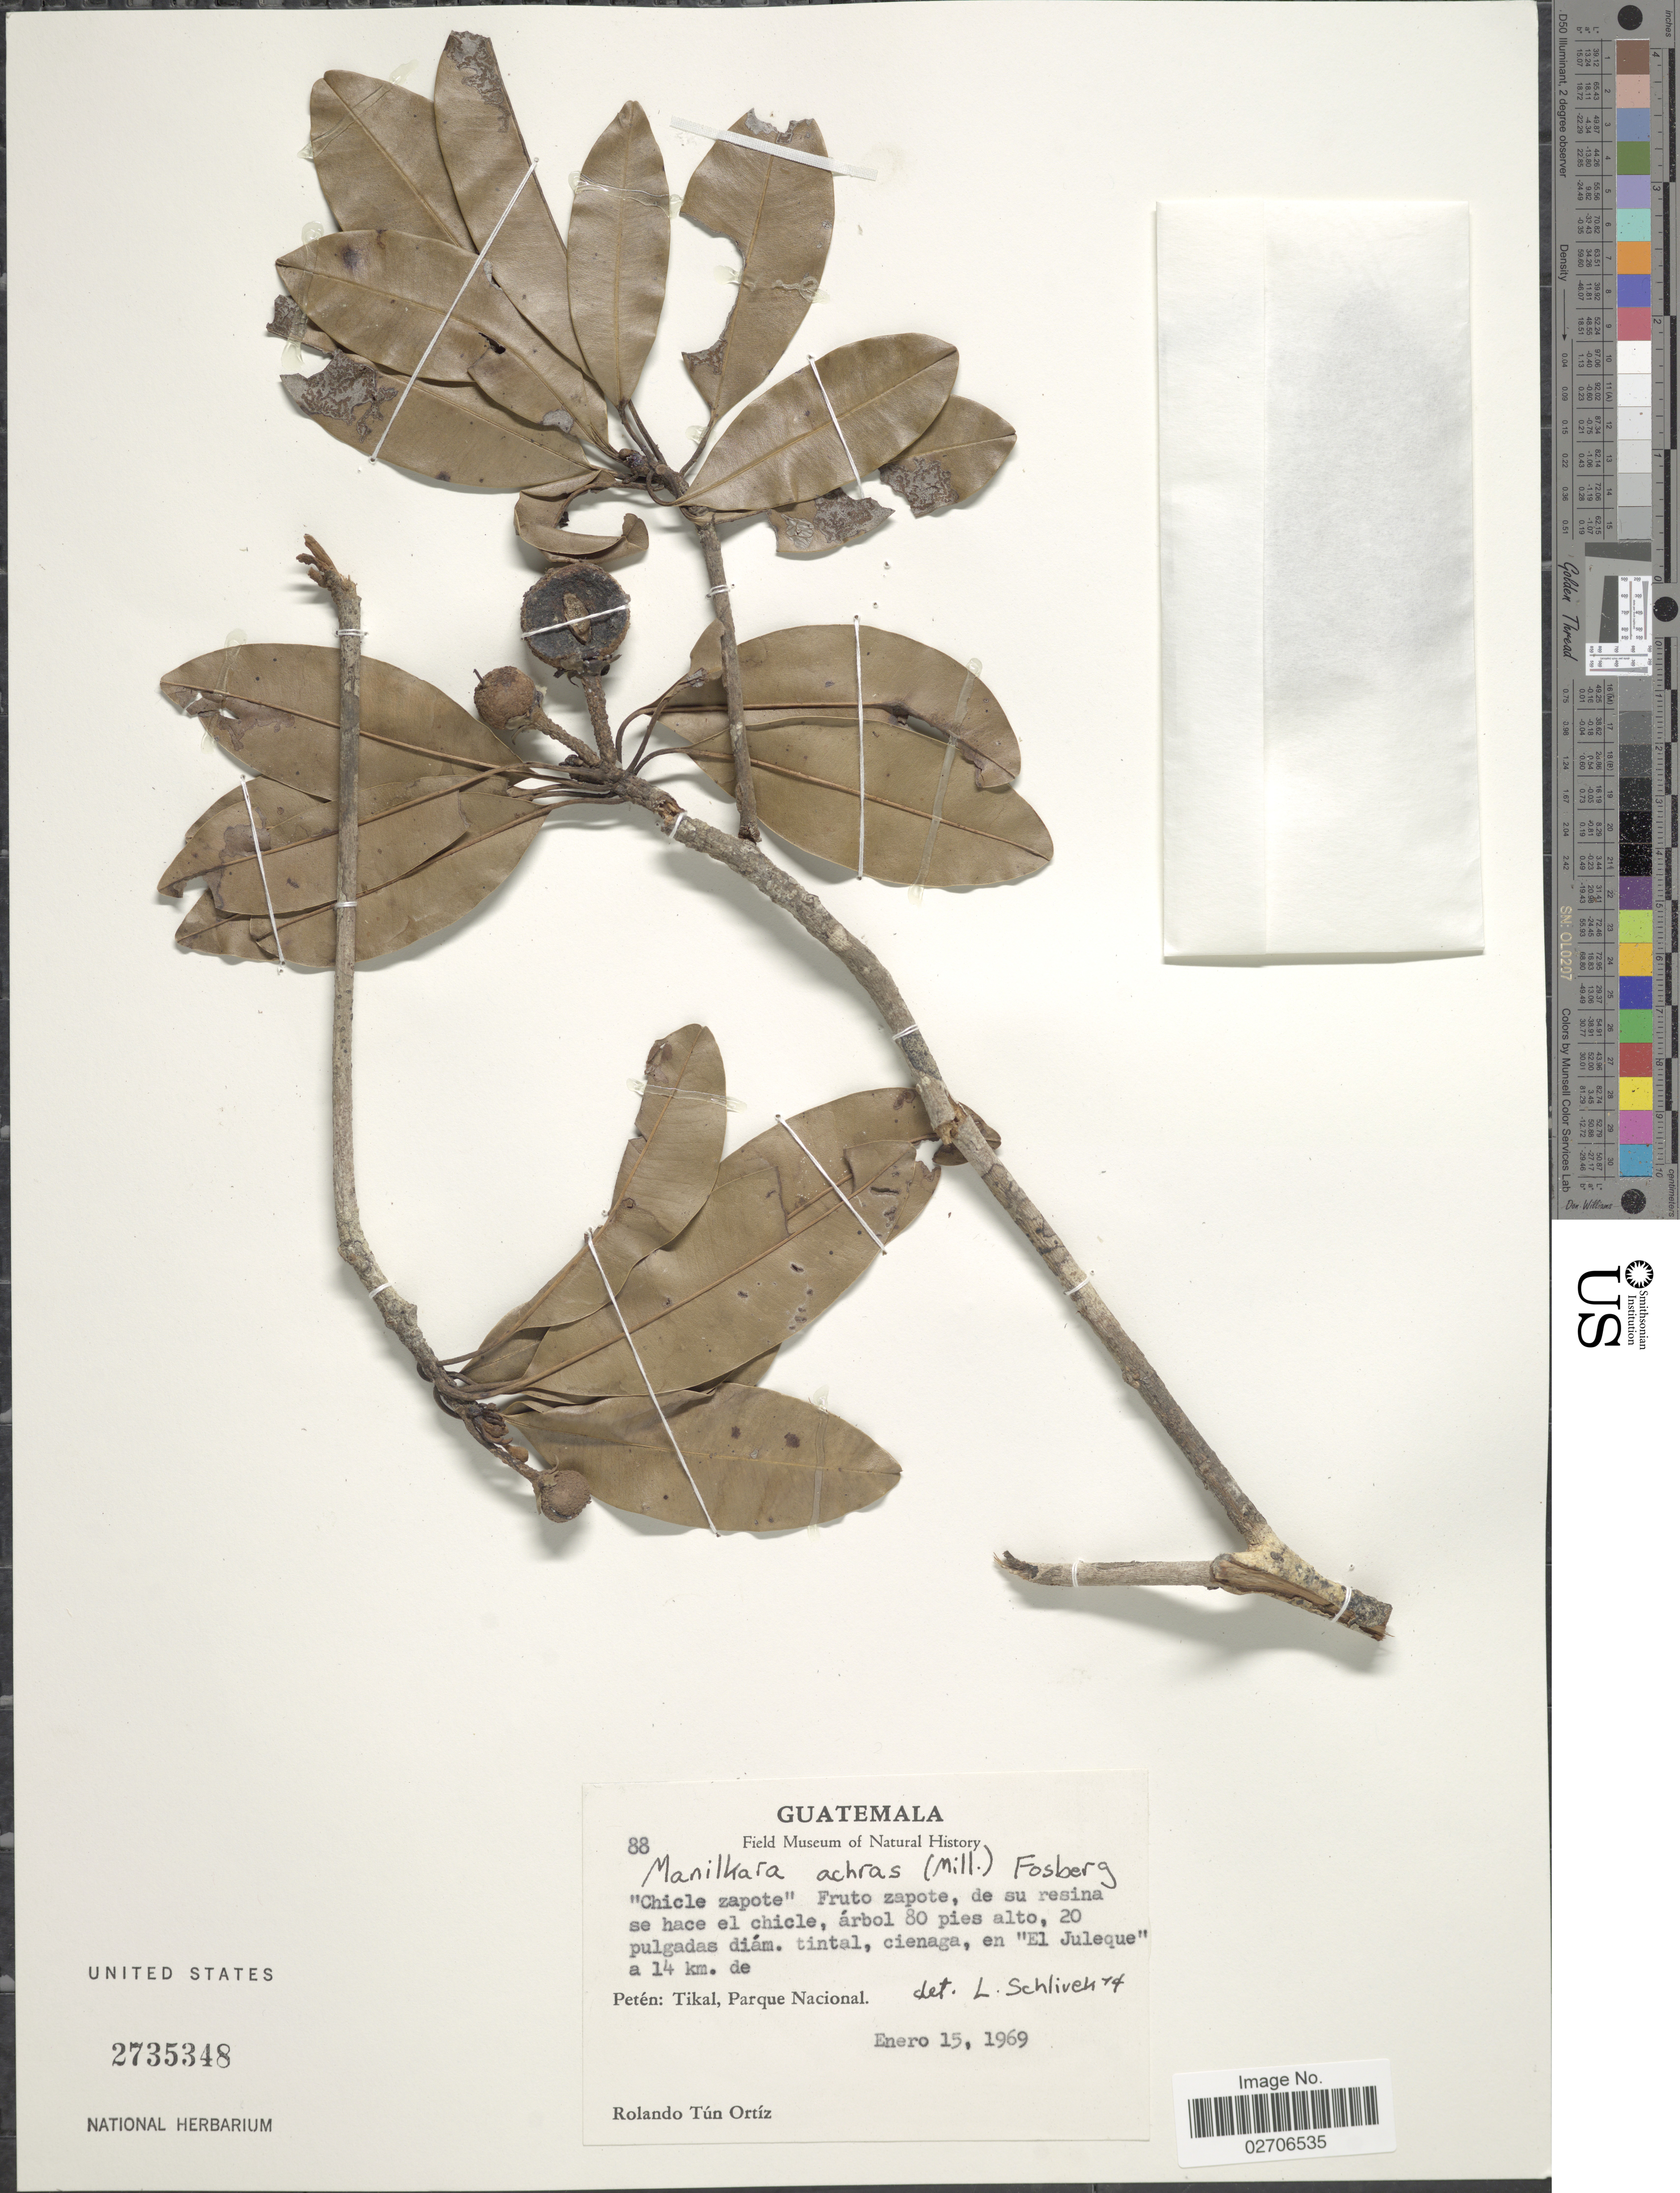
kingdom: Plantae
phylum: Tracheophyta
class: Magnoliopsida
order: Ericales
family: Sapotaceae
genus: Manilkara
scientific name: Manilkara zapota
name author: (L.) P. Royen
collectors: R. T. Ortíz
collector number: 88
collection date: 1969-01-15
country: Guatemala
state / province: El Petén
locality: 20 pulgadas diam, tintal, cienaga, en El Juleque a 14 km. de Peten: Tikal, Parque Nacional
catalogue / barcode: US 2735348